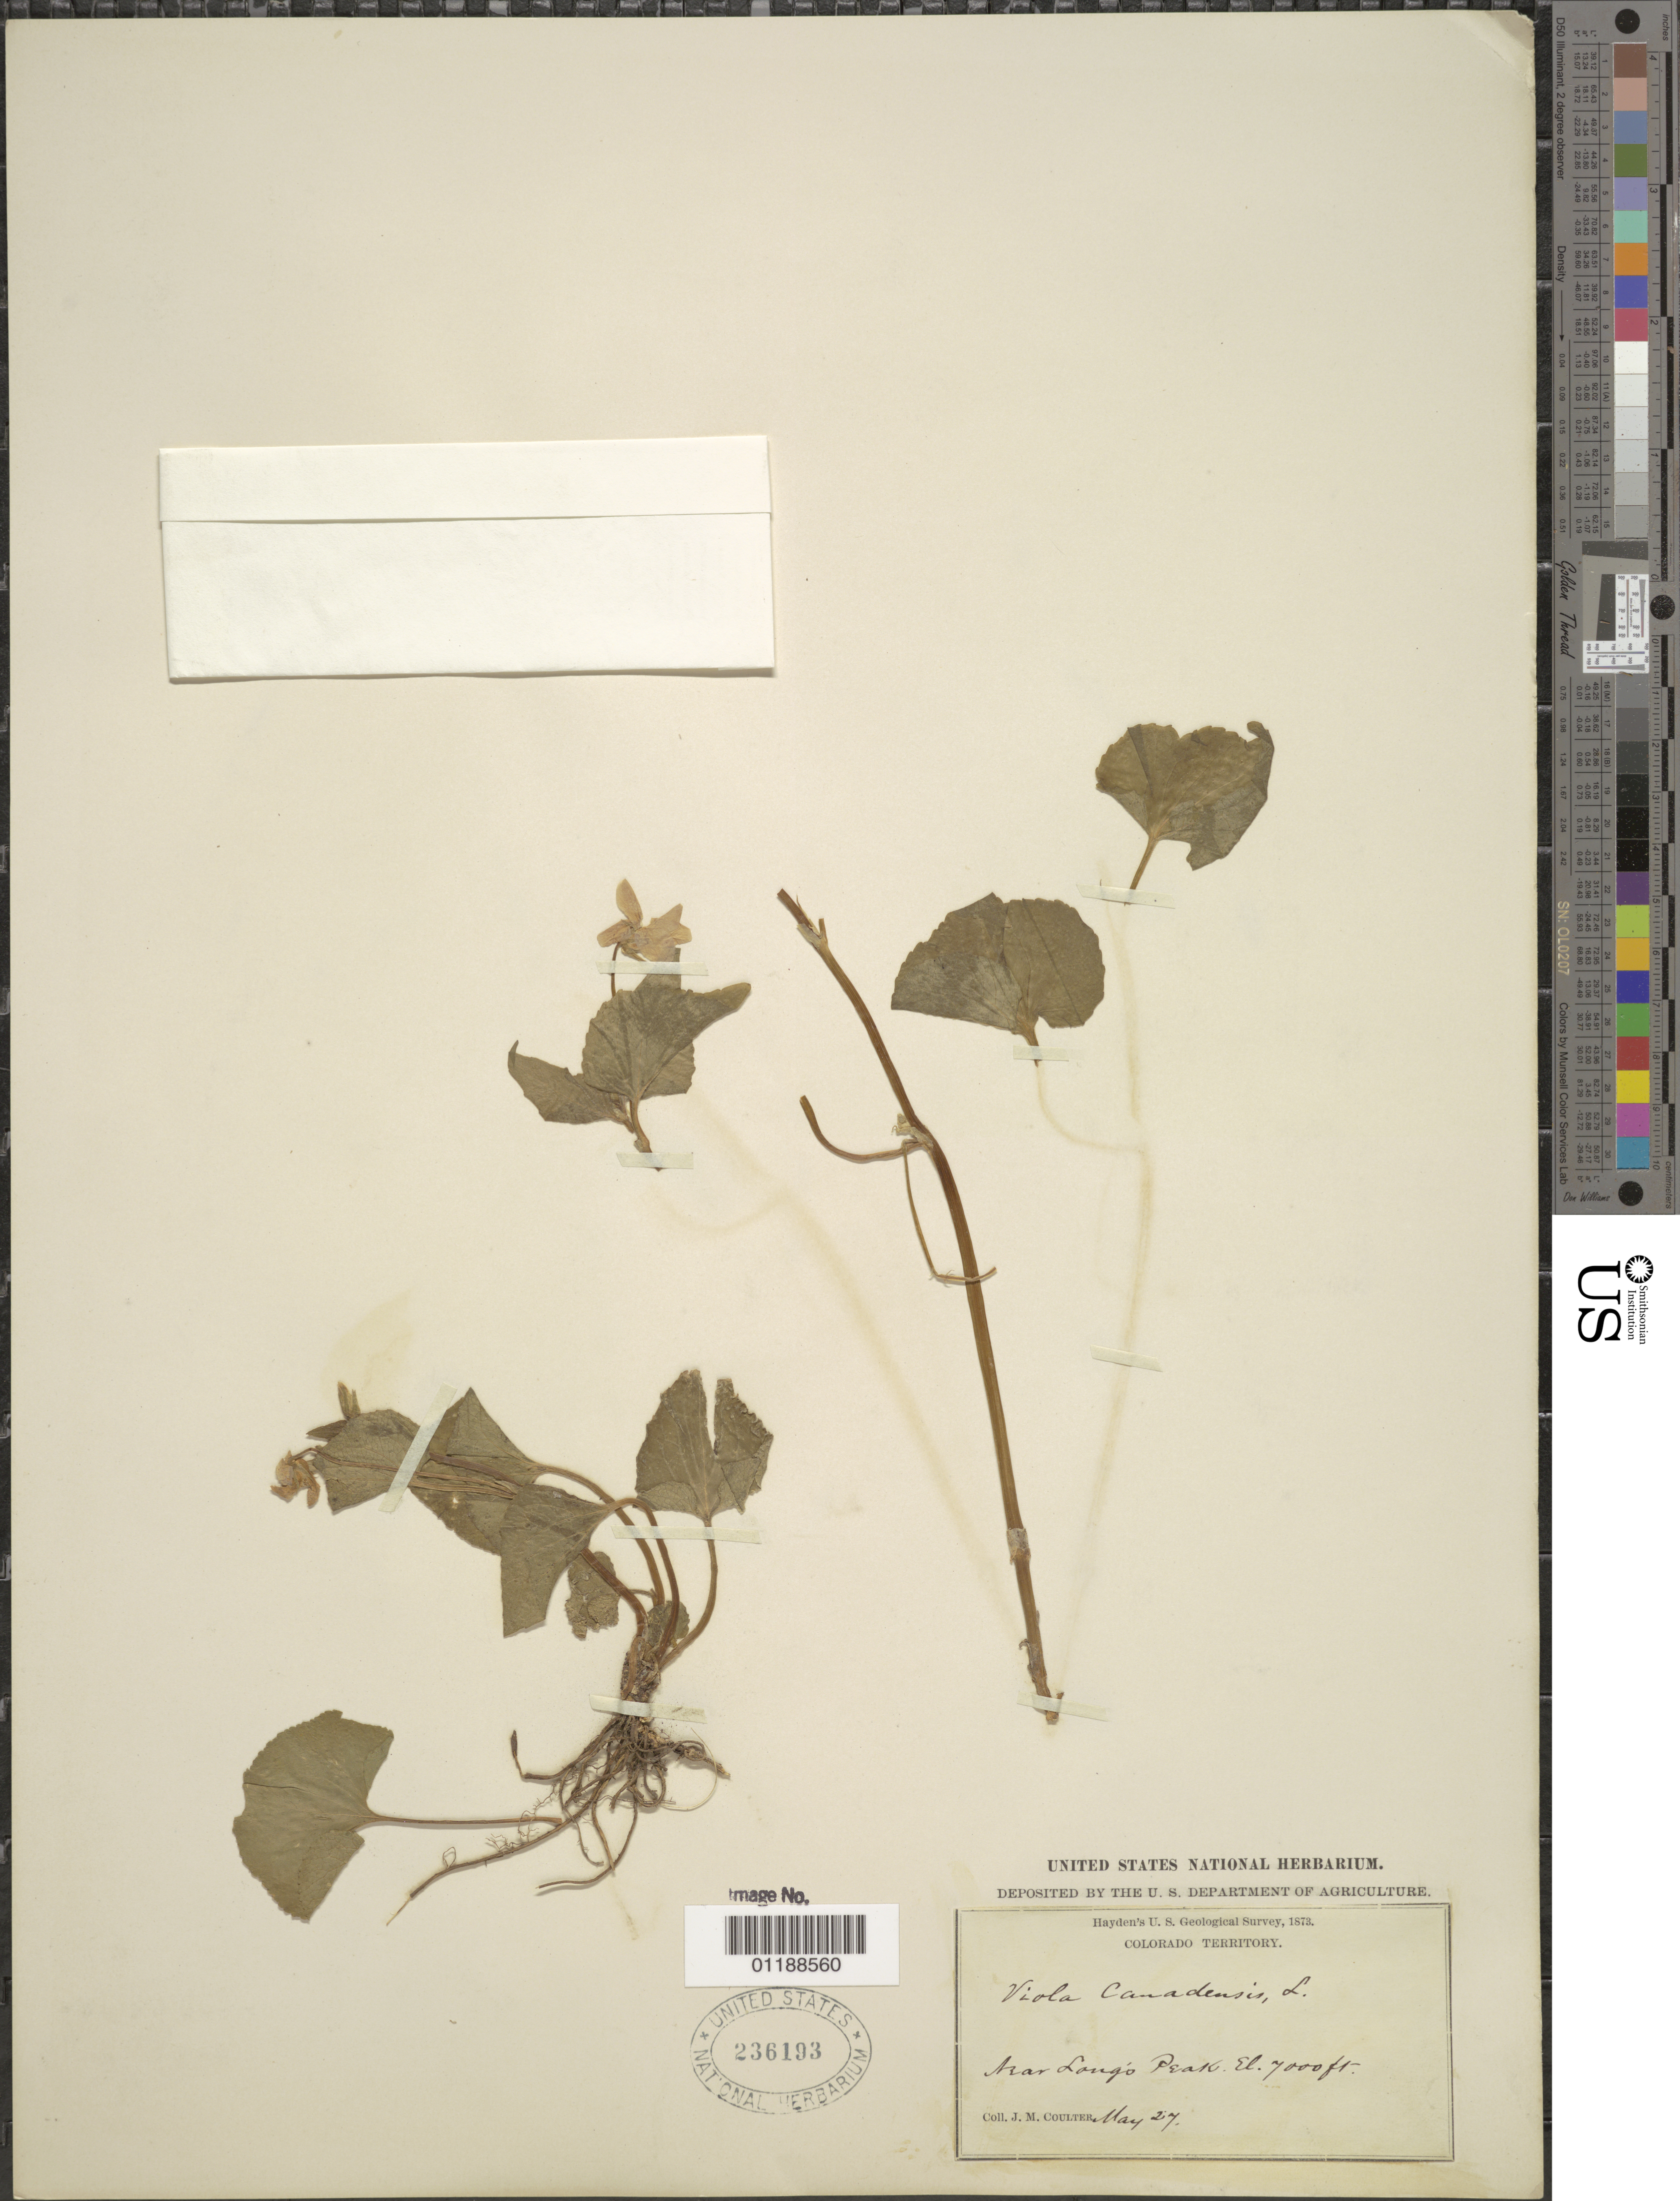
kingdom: Plantae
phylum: Tracheophyta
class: Magnoliopsida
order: Malpighiales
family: Violaceae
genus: Viola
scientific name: Viola canadensis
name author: L.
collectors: J. M. Coulter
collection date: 1873-05-27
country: United States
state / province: Colorado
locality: Near Long's Peak.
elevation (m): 2134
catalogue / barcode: US 236193